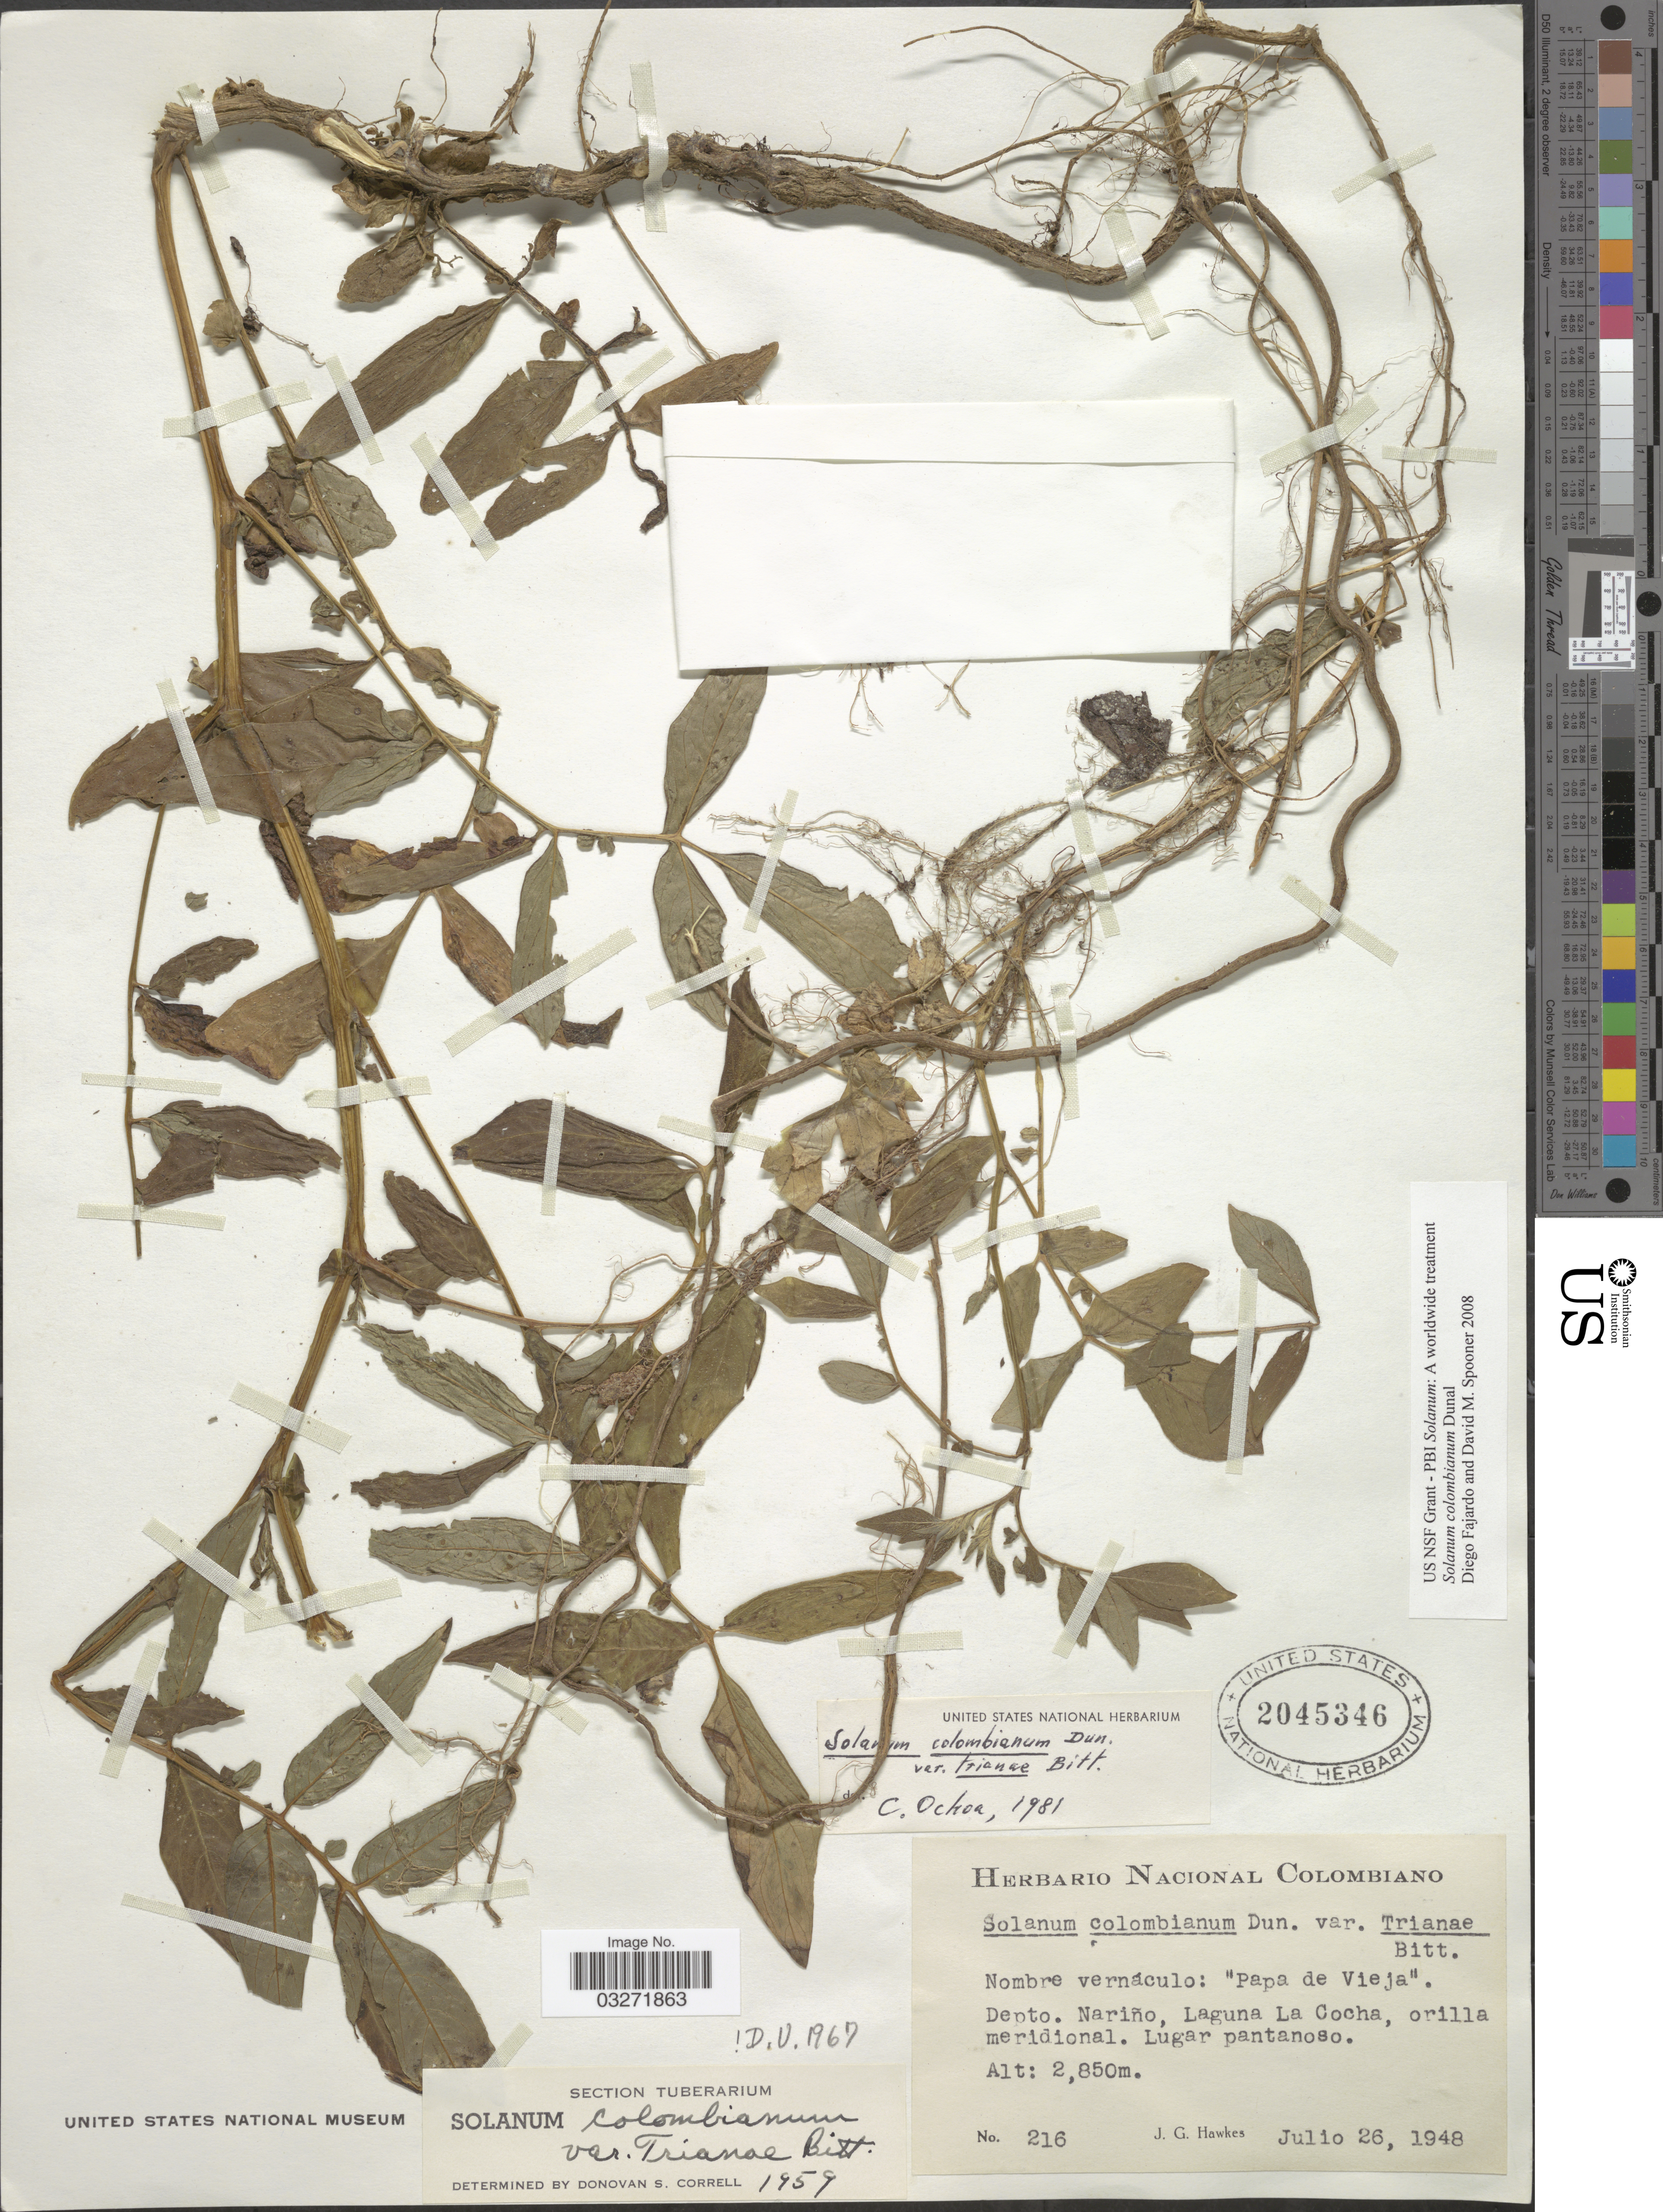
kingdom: Plantae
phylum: Tracheophyta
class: Magnoliopsida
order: Solanales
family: Solanaceae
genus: Solanum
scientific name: Solanum colombianum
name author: Dunal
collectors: J. Hawkes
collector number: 216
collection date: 1948-07-26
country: Colombia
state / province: Nariño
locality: Depto. Nariño, Laguna La Cocha, orilla meridional.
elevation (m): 2850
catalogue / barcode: US 2045346